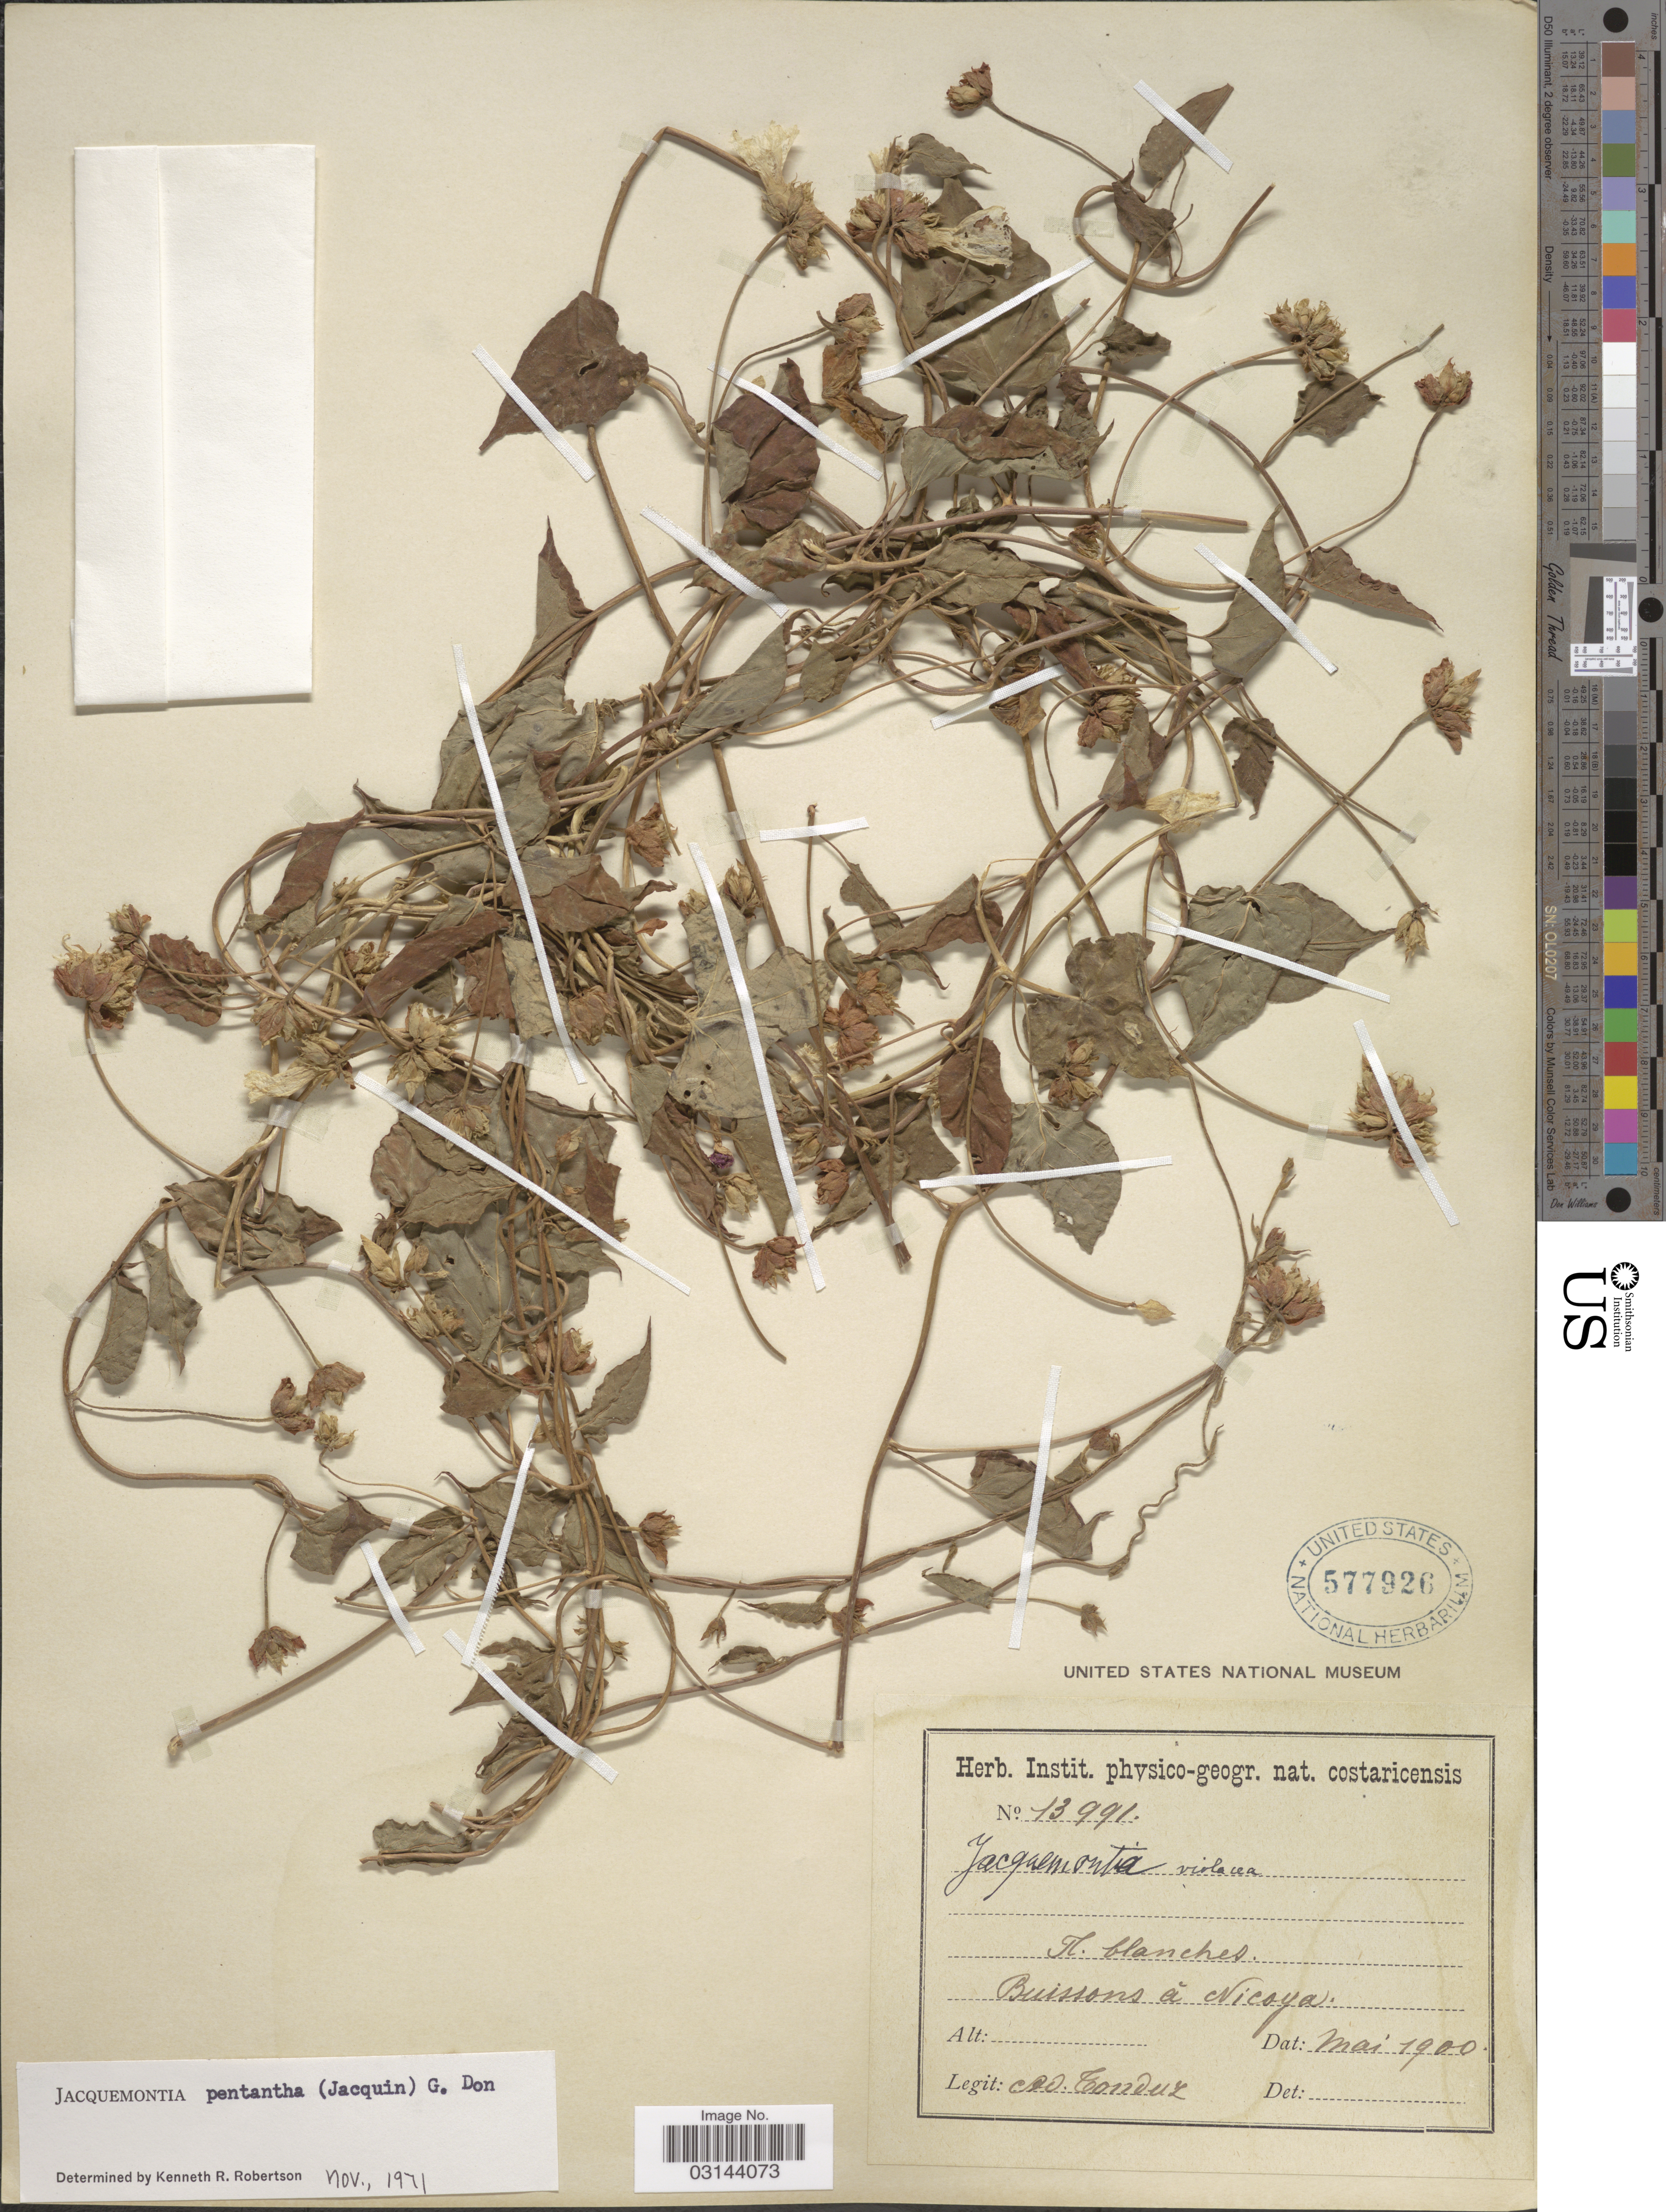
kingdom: Plantae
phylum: Tracheophyta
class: Magnoliopsida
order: Solanales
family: Convolvulaceae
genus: Jacquemontia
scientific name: Jacquemontia pentanthos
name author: (Jacq.) G. Don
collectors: A. Tonduz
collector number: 13991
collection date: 1900-05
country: Costa Rica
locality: Buissons á Nicoya.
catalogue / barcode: US 577926